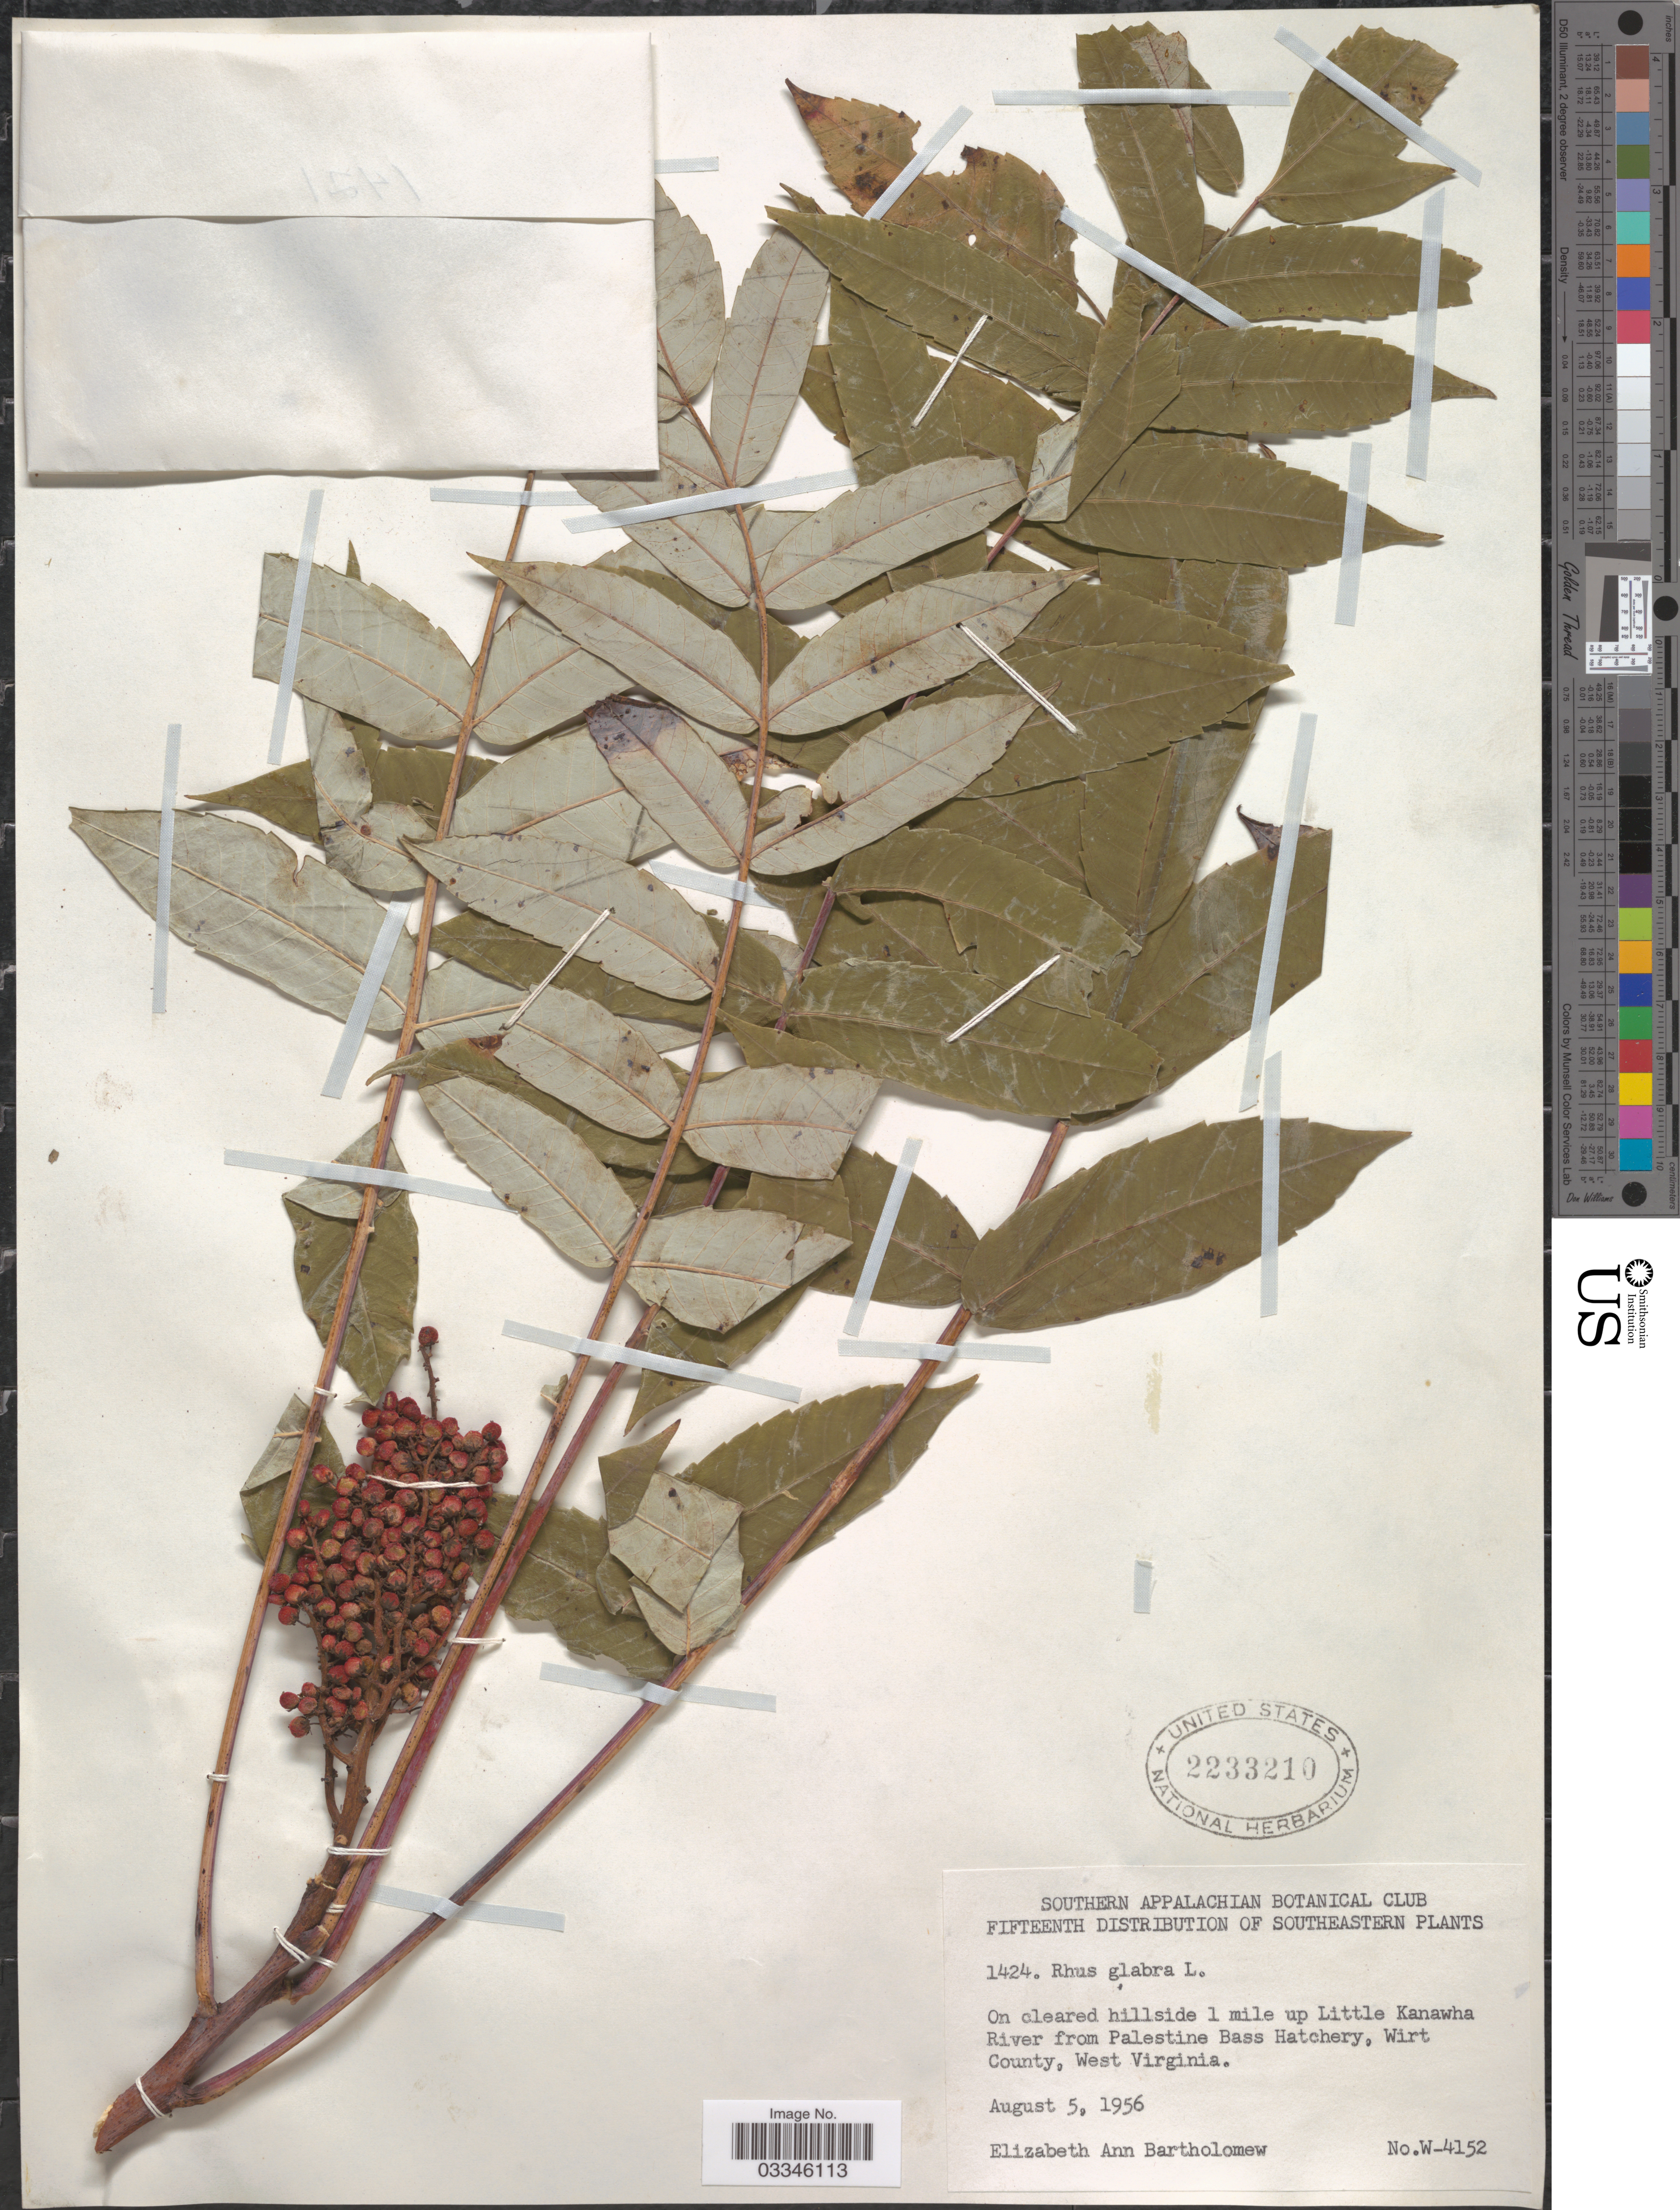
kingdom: Plantae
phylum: Tracheophyta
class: Magnoliopsida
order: Sapindales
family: Anacardiaceae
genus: Rhus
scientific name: Rhus glabra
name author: L.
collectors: E. Bartholomew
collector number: W-4152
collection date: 1956-08-05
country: United States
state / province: West Virginia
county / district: Wirt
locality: Southeastern. 1 mile up Little Kanawha River from Palestine Bass Hatchery, Wirt County.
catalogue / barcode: US 2233210